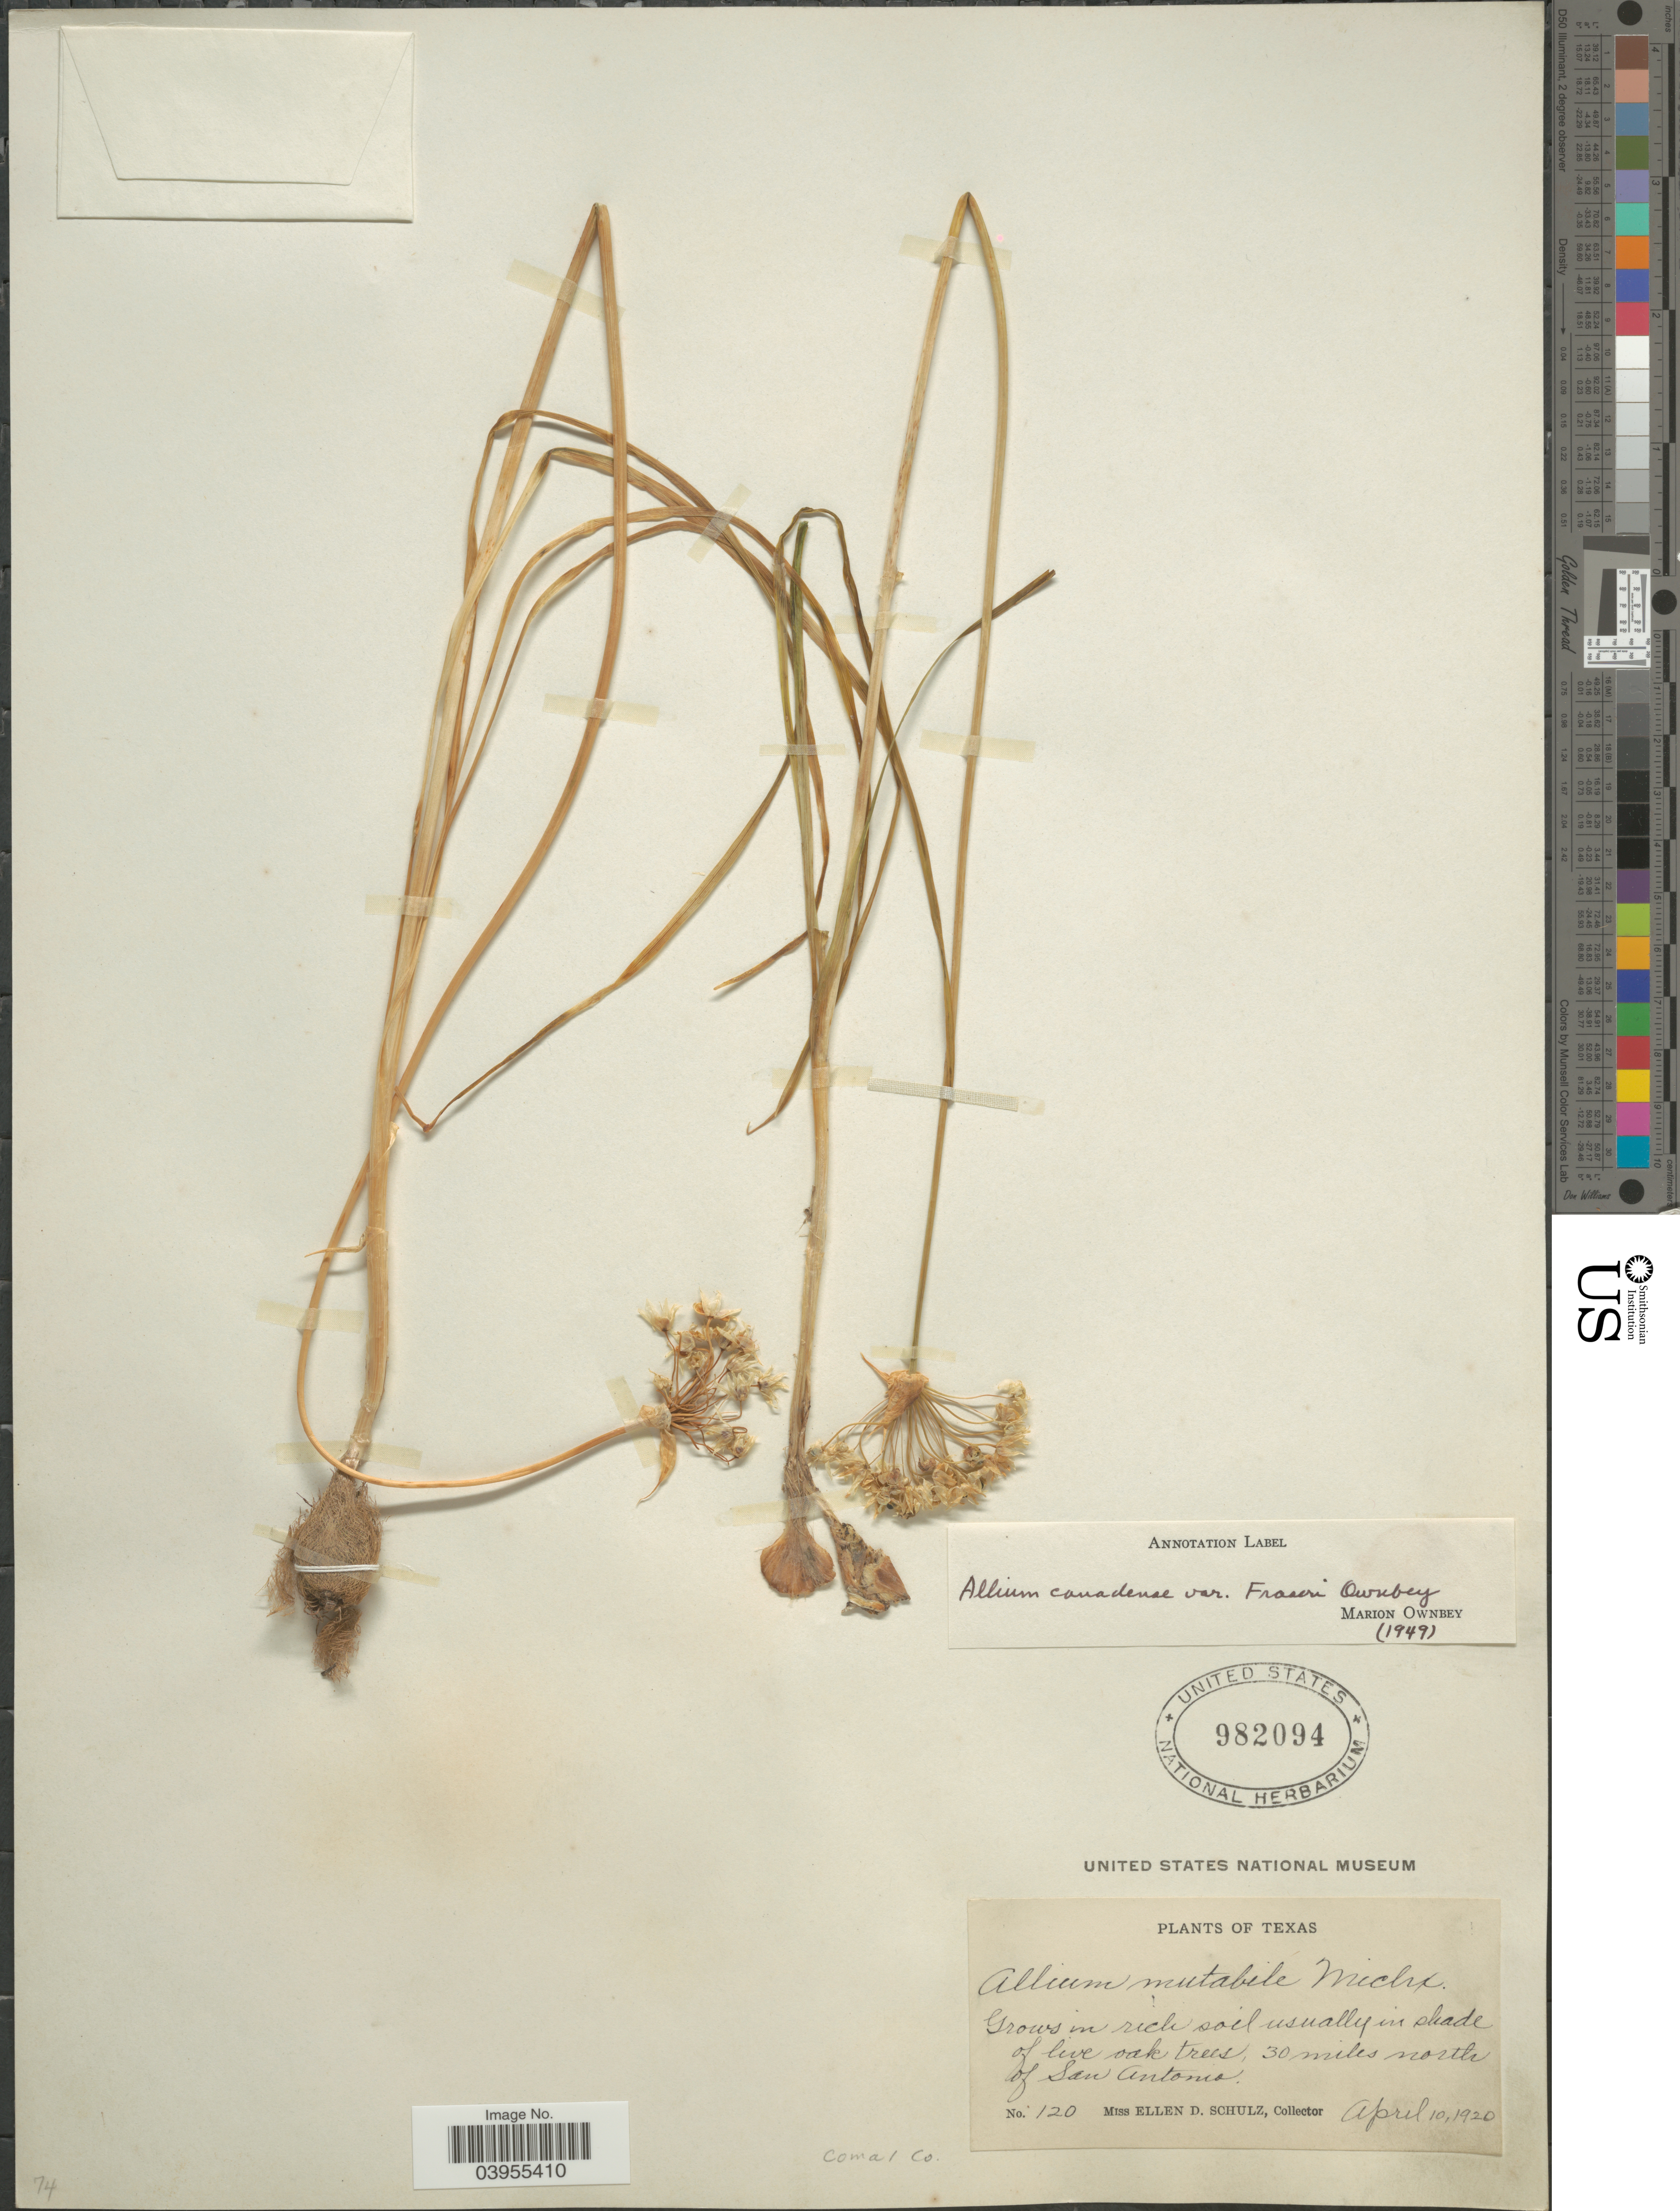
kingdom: Plantae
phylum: Tracheophyta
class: Liliopsida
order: Asparagales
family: Amaryllidaceae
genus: Allium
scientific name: Allium canadense var. fraseri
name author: Ownbey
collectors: E. D. Schulz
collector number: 120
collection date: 1920-04-10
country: United States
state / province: Texas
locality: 30 miles north of San Antonio. Comal Co.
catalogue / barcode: US 982094